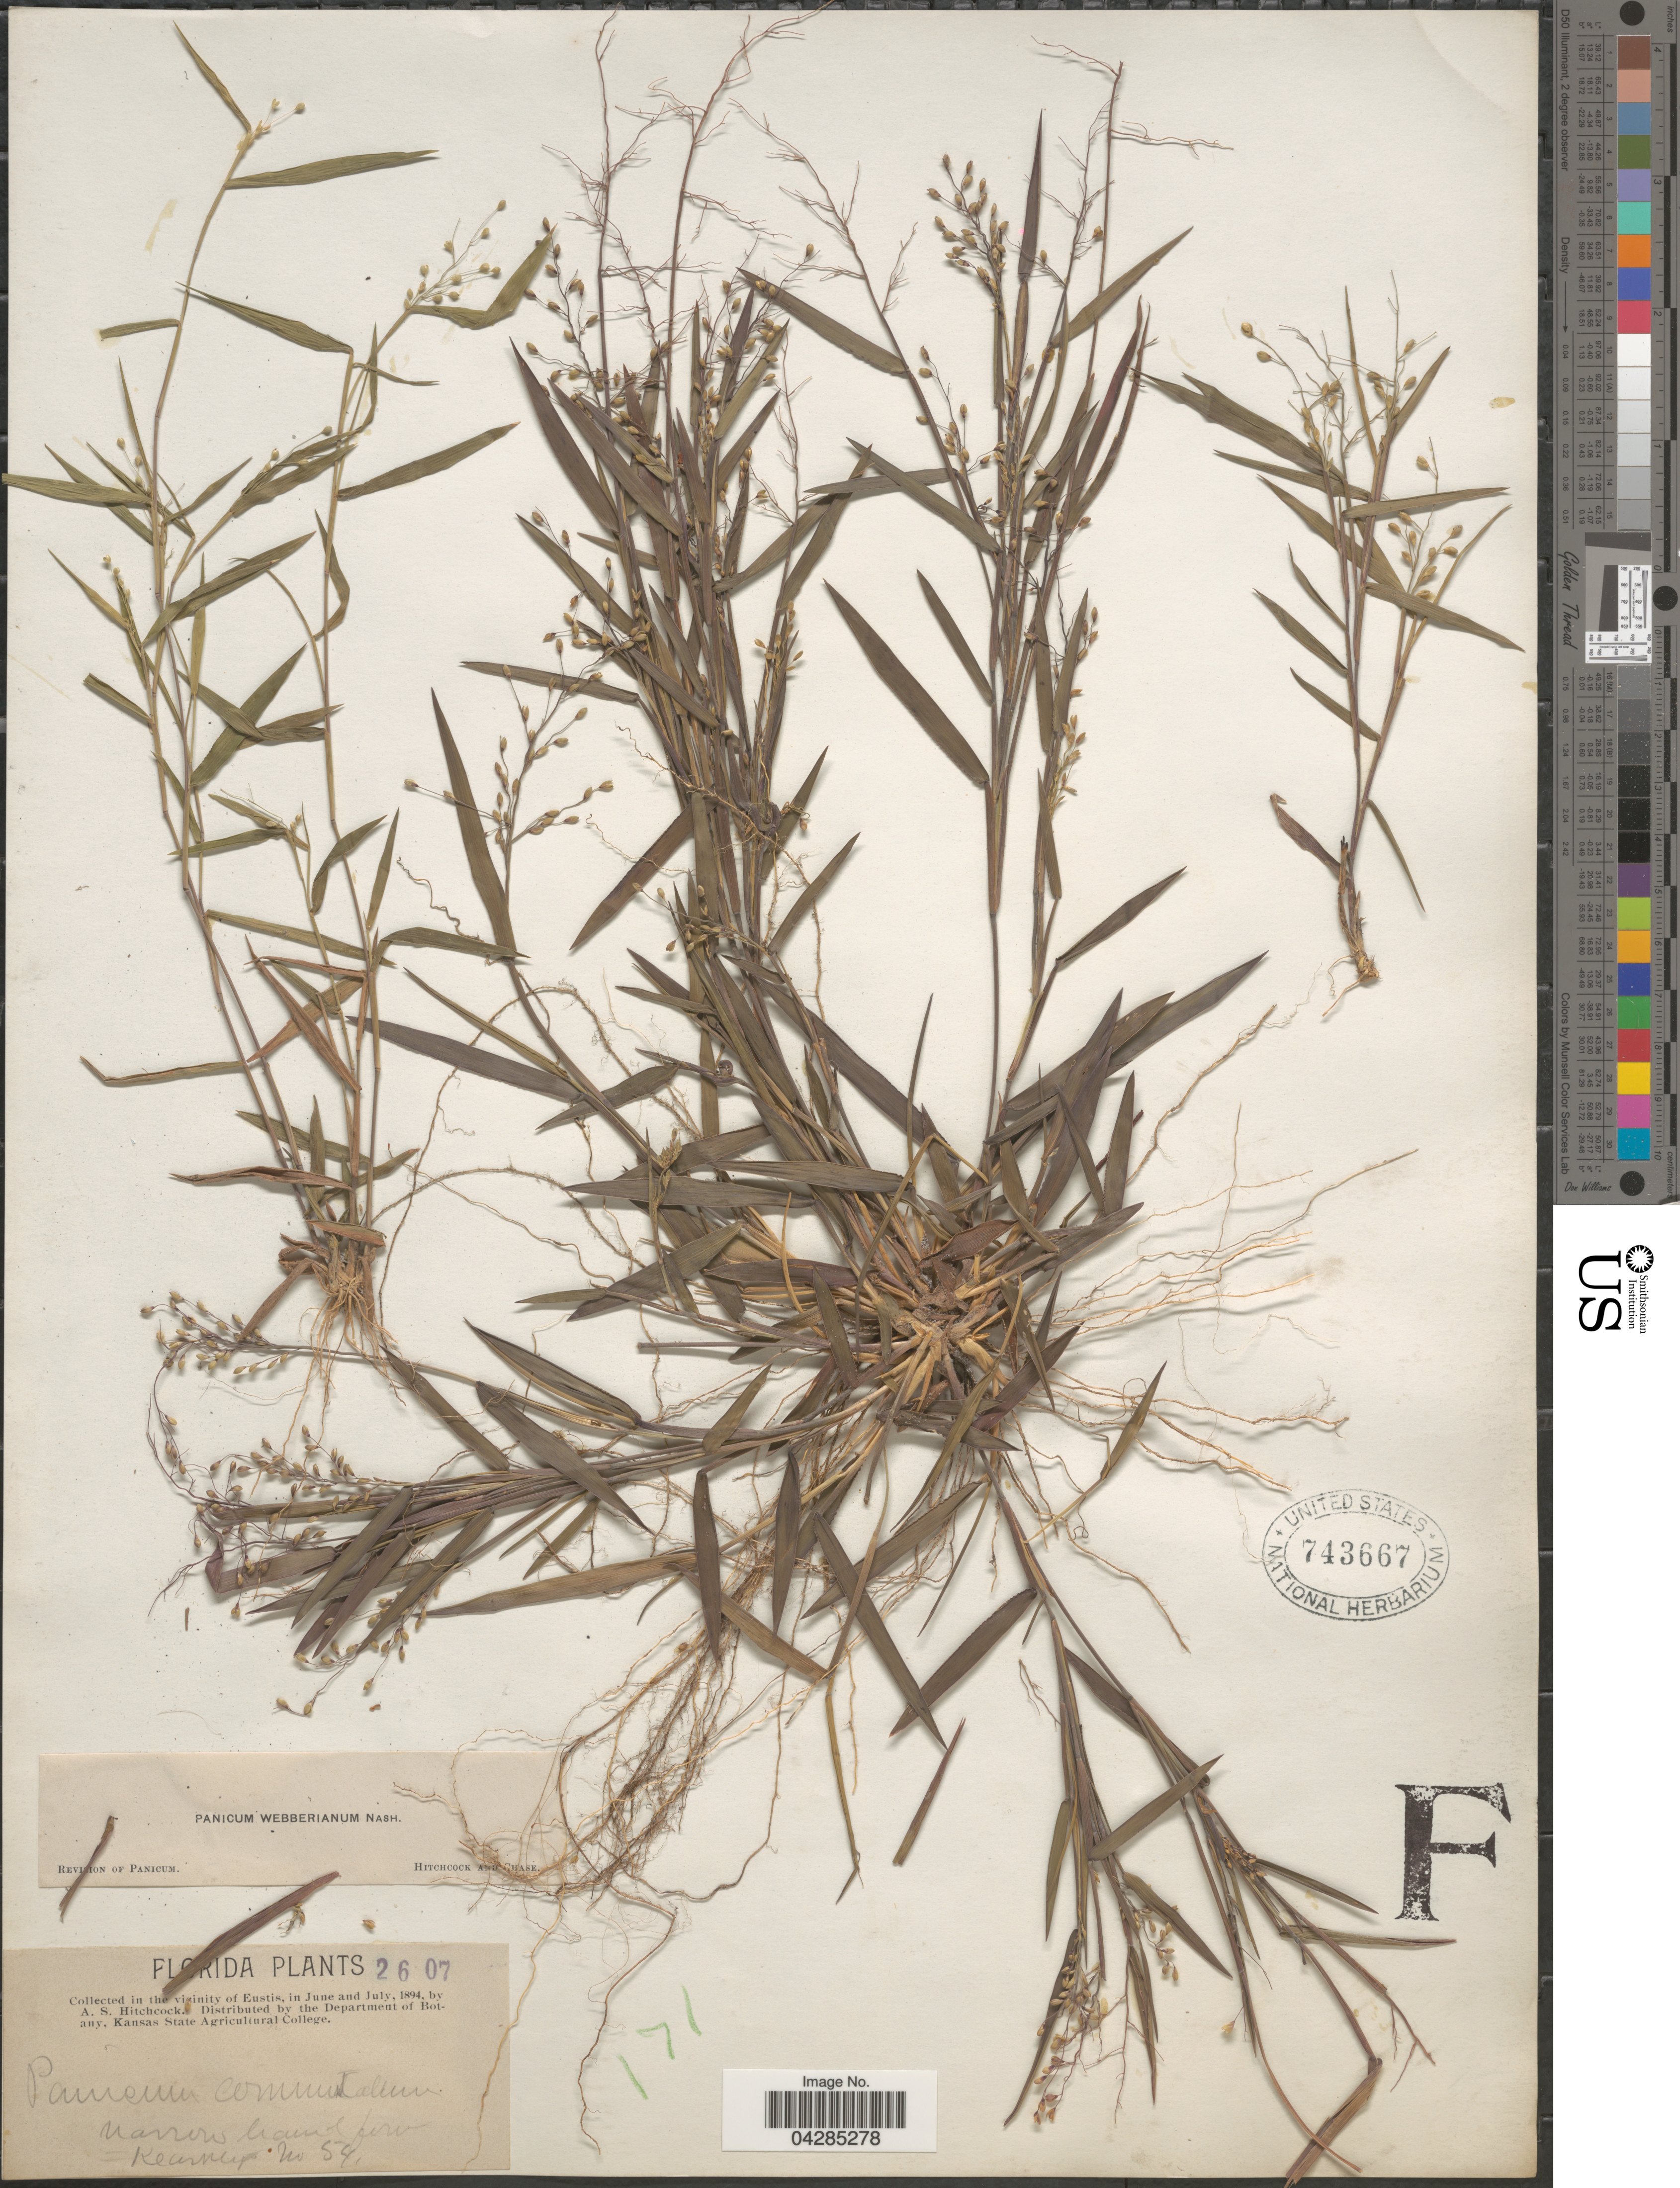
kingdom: Plantae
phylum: Tracheophyta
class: Liliopsida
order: Poales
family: Poaceae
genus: Dichanthelium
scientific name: Dichanthelium portoricense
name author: (Desv. ex Ham.) B.F. Hansen & Wunderlin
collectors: Kearney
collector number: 54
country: United States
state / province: Florida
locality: In the vicinity of Eustis.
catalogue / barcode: US 743667